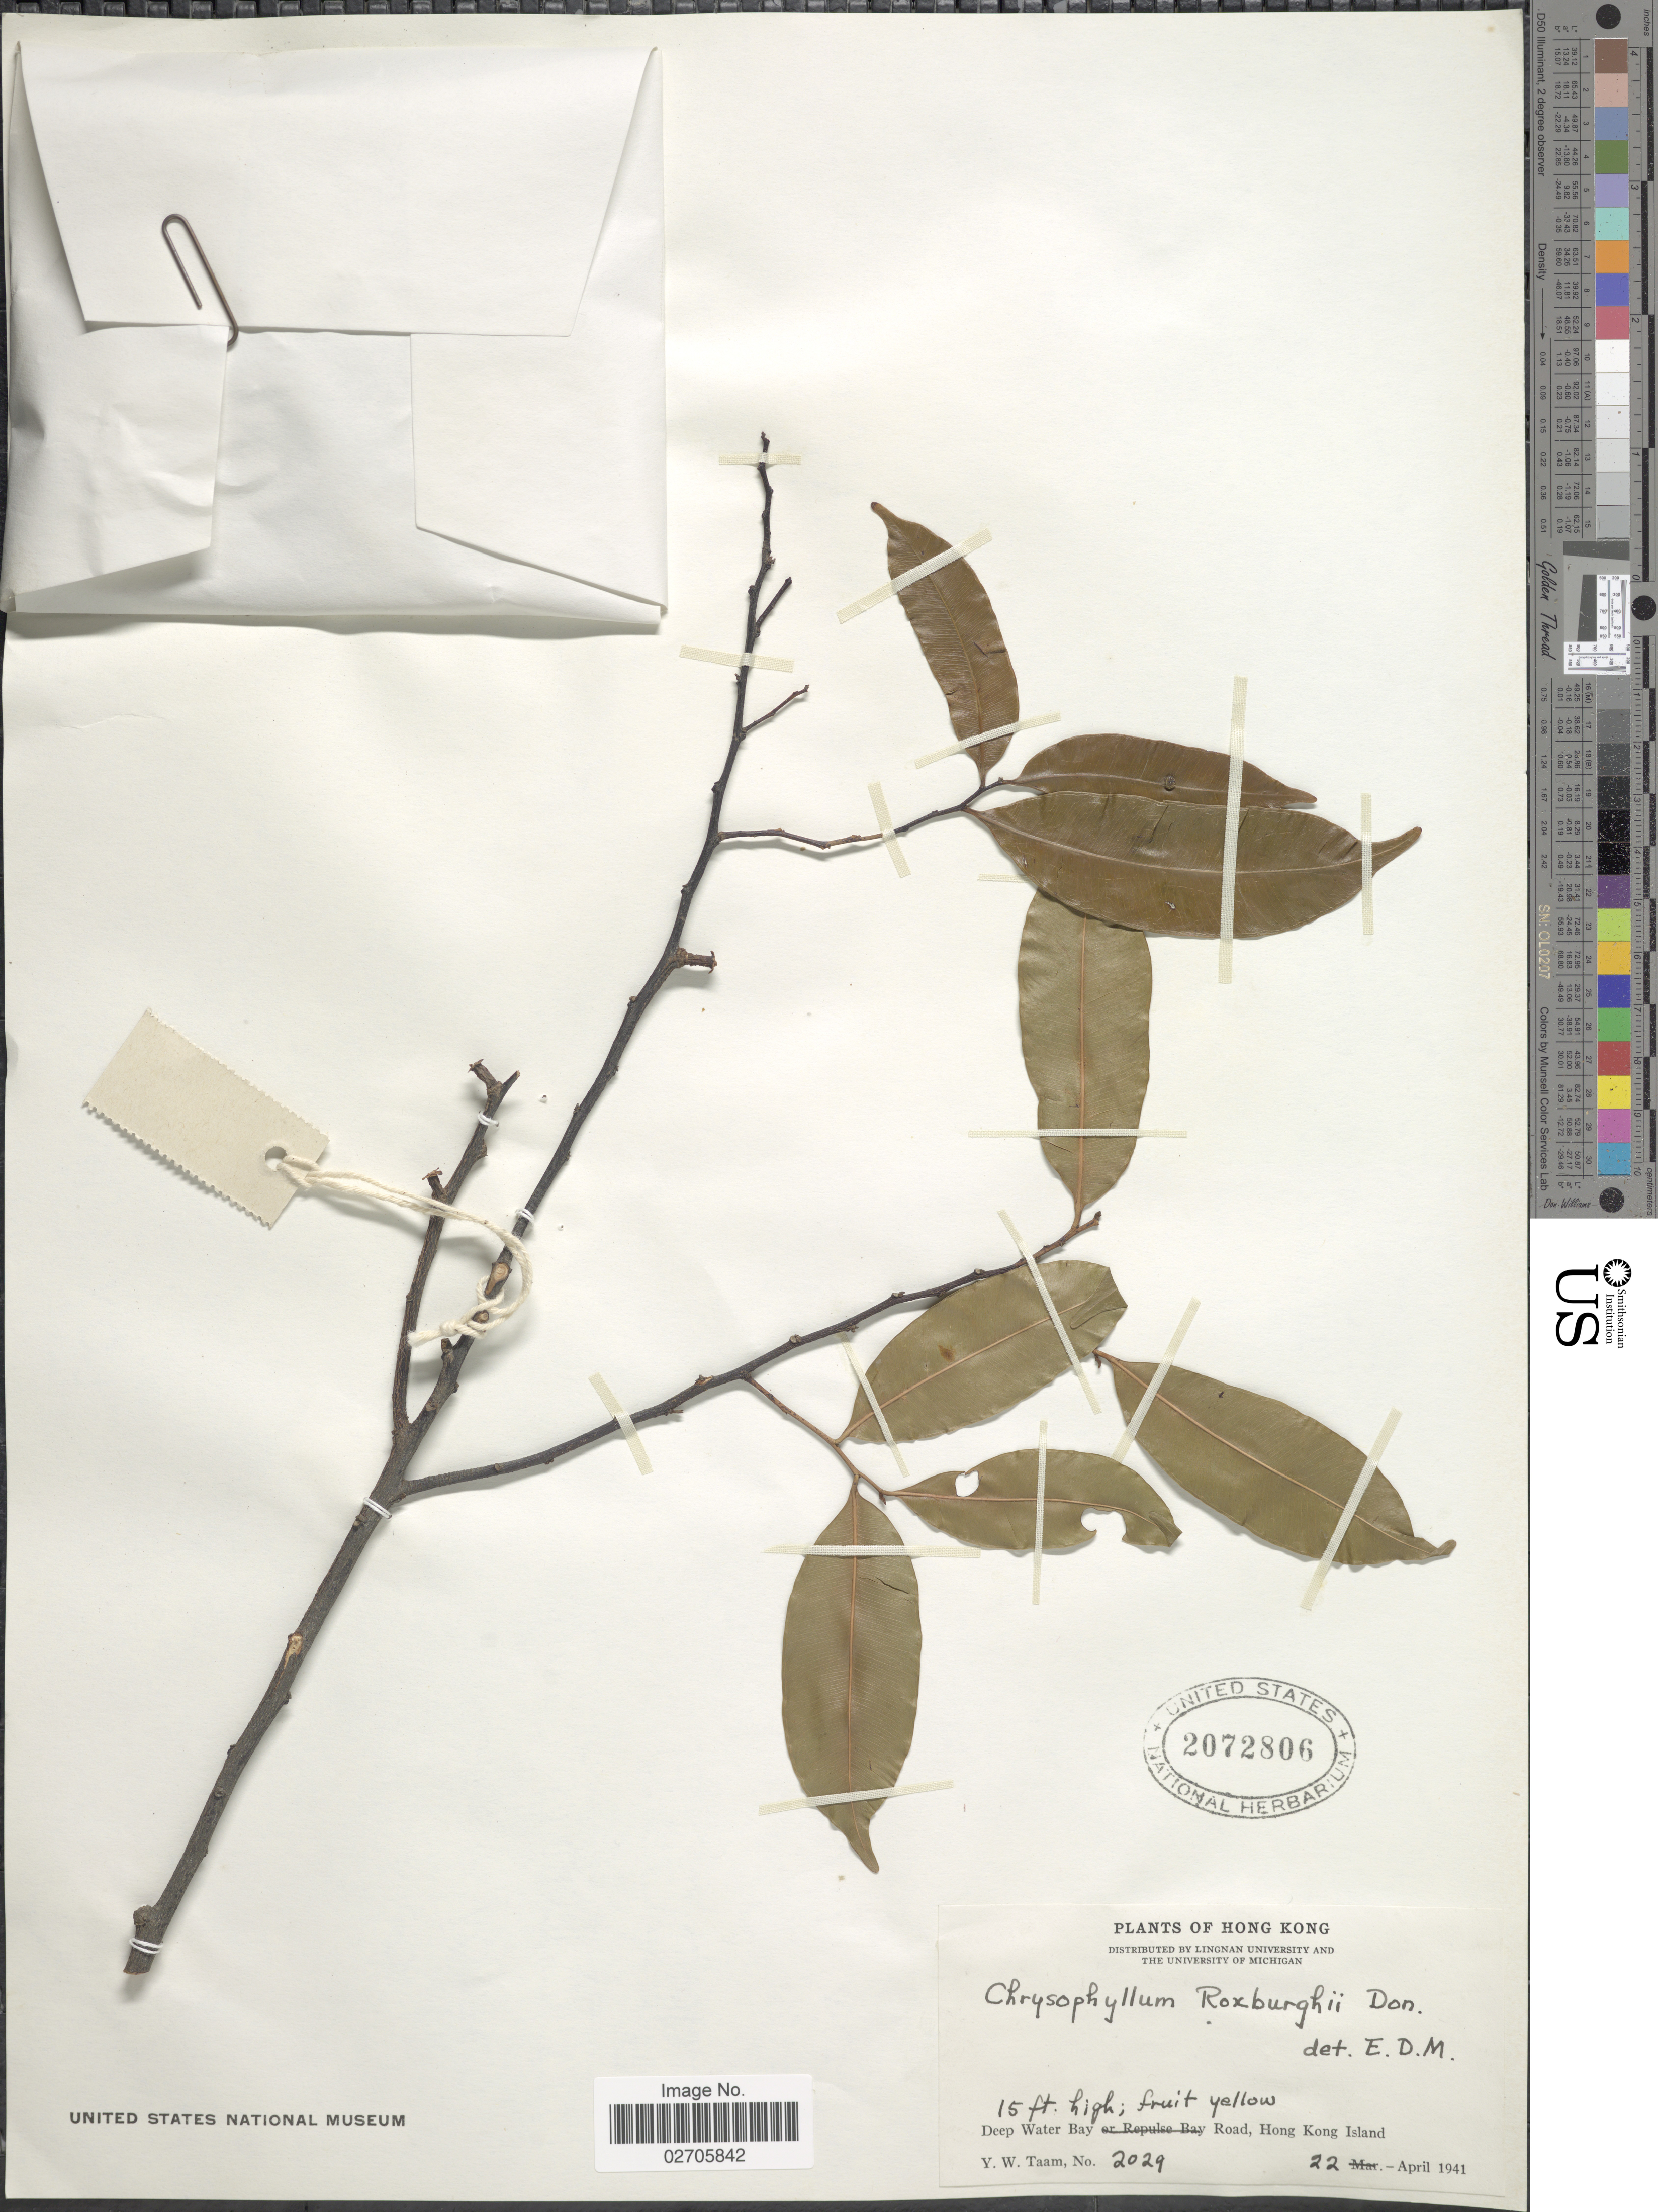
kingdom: Plantae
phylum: Tracheophyta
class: Magnoliopsida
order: Ericales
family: Sapotaceae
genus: Chrysophyllum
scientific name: Chrysophyllum roxburghii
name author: G. Don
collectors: Y. W. Taam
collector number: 2029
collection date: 1941-04-22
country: China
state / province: Hong Kong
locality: Deep Water Bay Road, Hong Kong Island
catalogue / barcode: US 2072806